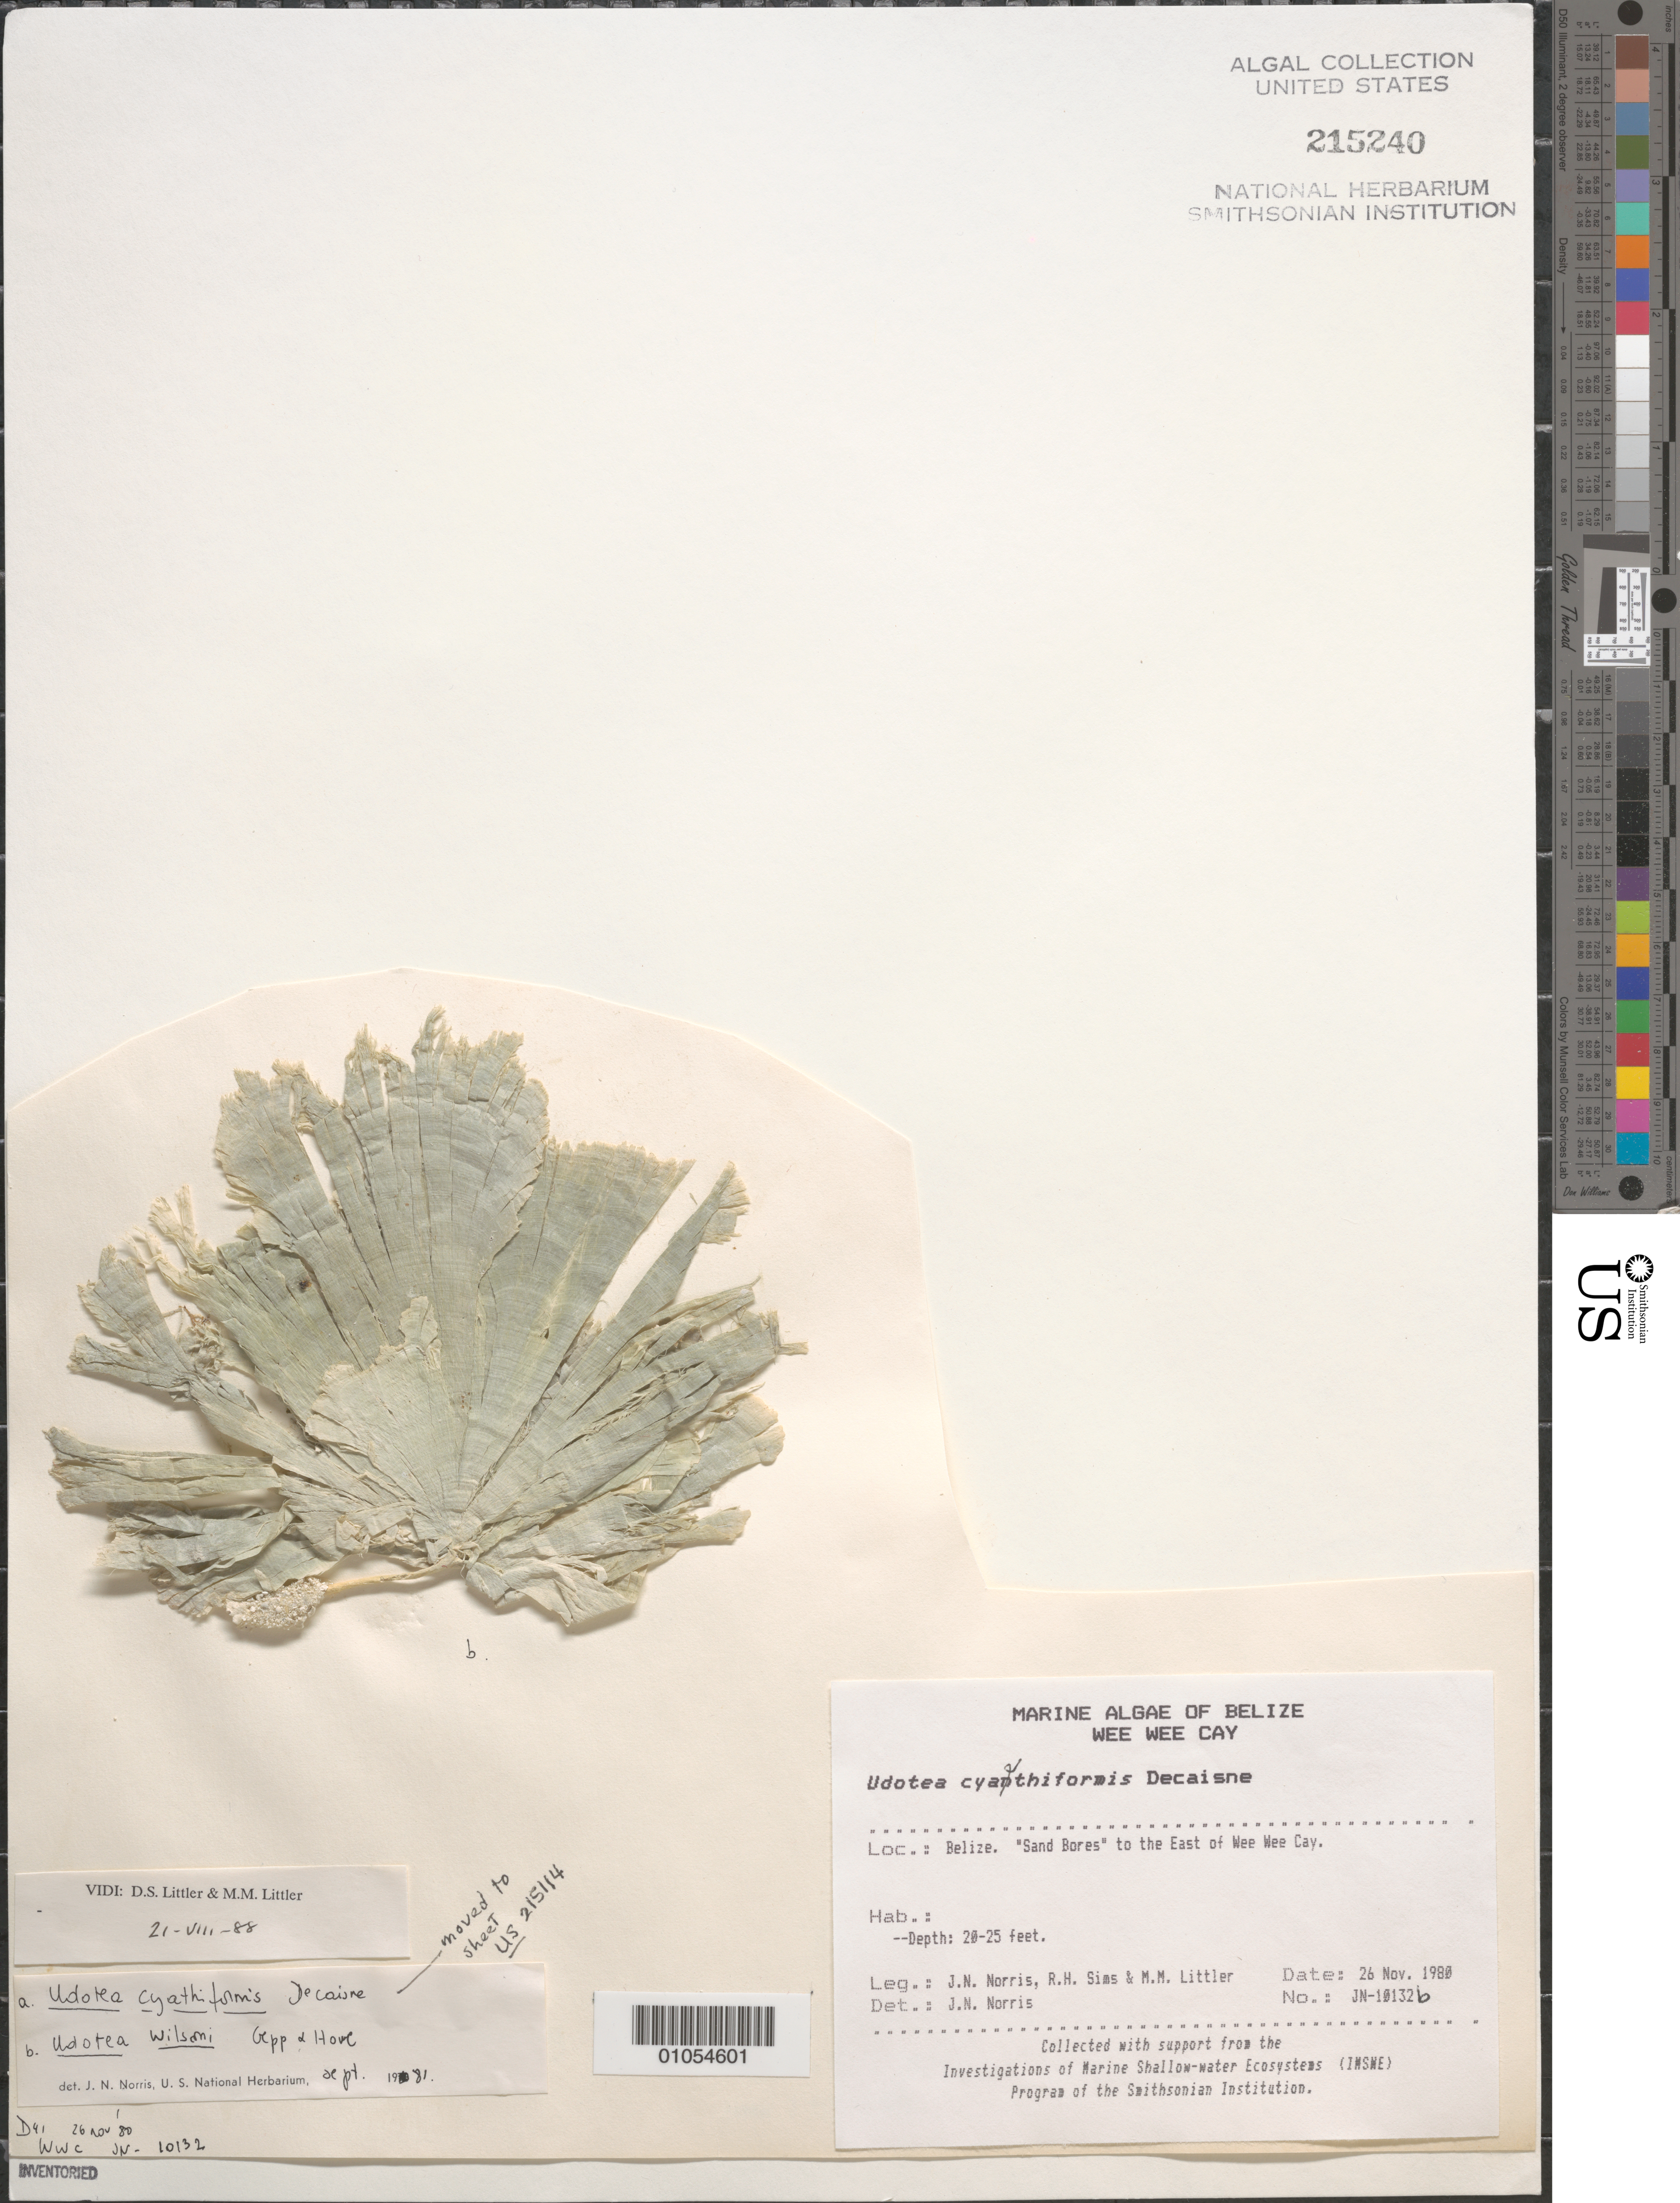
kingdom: Plantae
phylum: Chlorophyta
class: Ulvophyceae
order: Bryopsidales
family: Udoteaceae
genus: Udotea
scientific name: Udotea wilsonii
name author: A. Gepp et al. in A. Gepp & E. Gepp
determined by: Norris, James N.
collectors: J. N. Norris, R. H. Sims & M. M. Littler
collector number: JN-10132B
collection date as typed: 26 Nov 1980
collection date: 1980-11-26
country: Belize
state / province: Stann Creek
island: Wee Wee Cay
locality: East of Wee Wee Cay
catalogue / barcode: US 215240